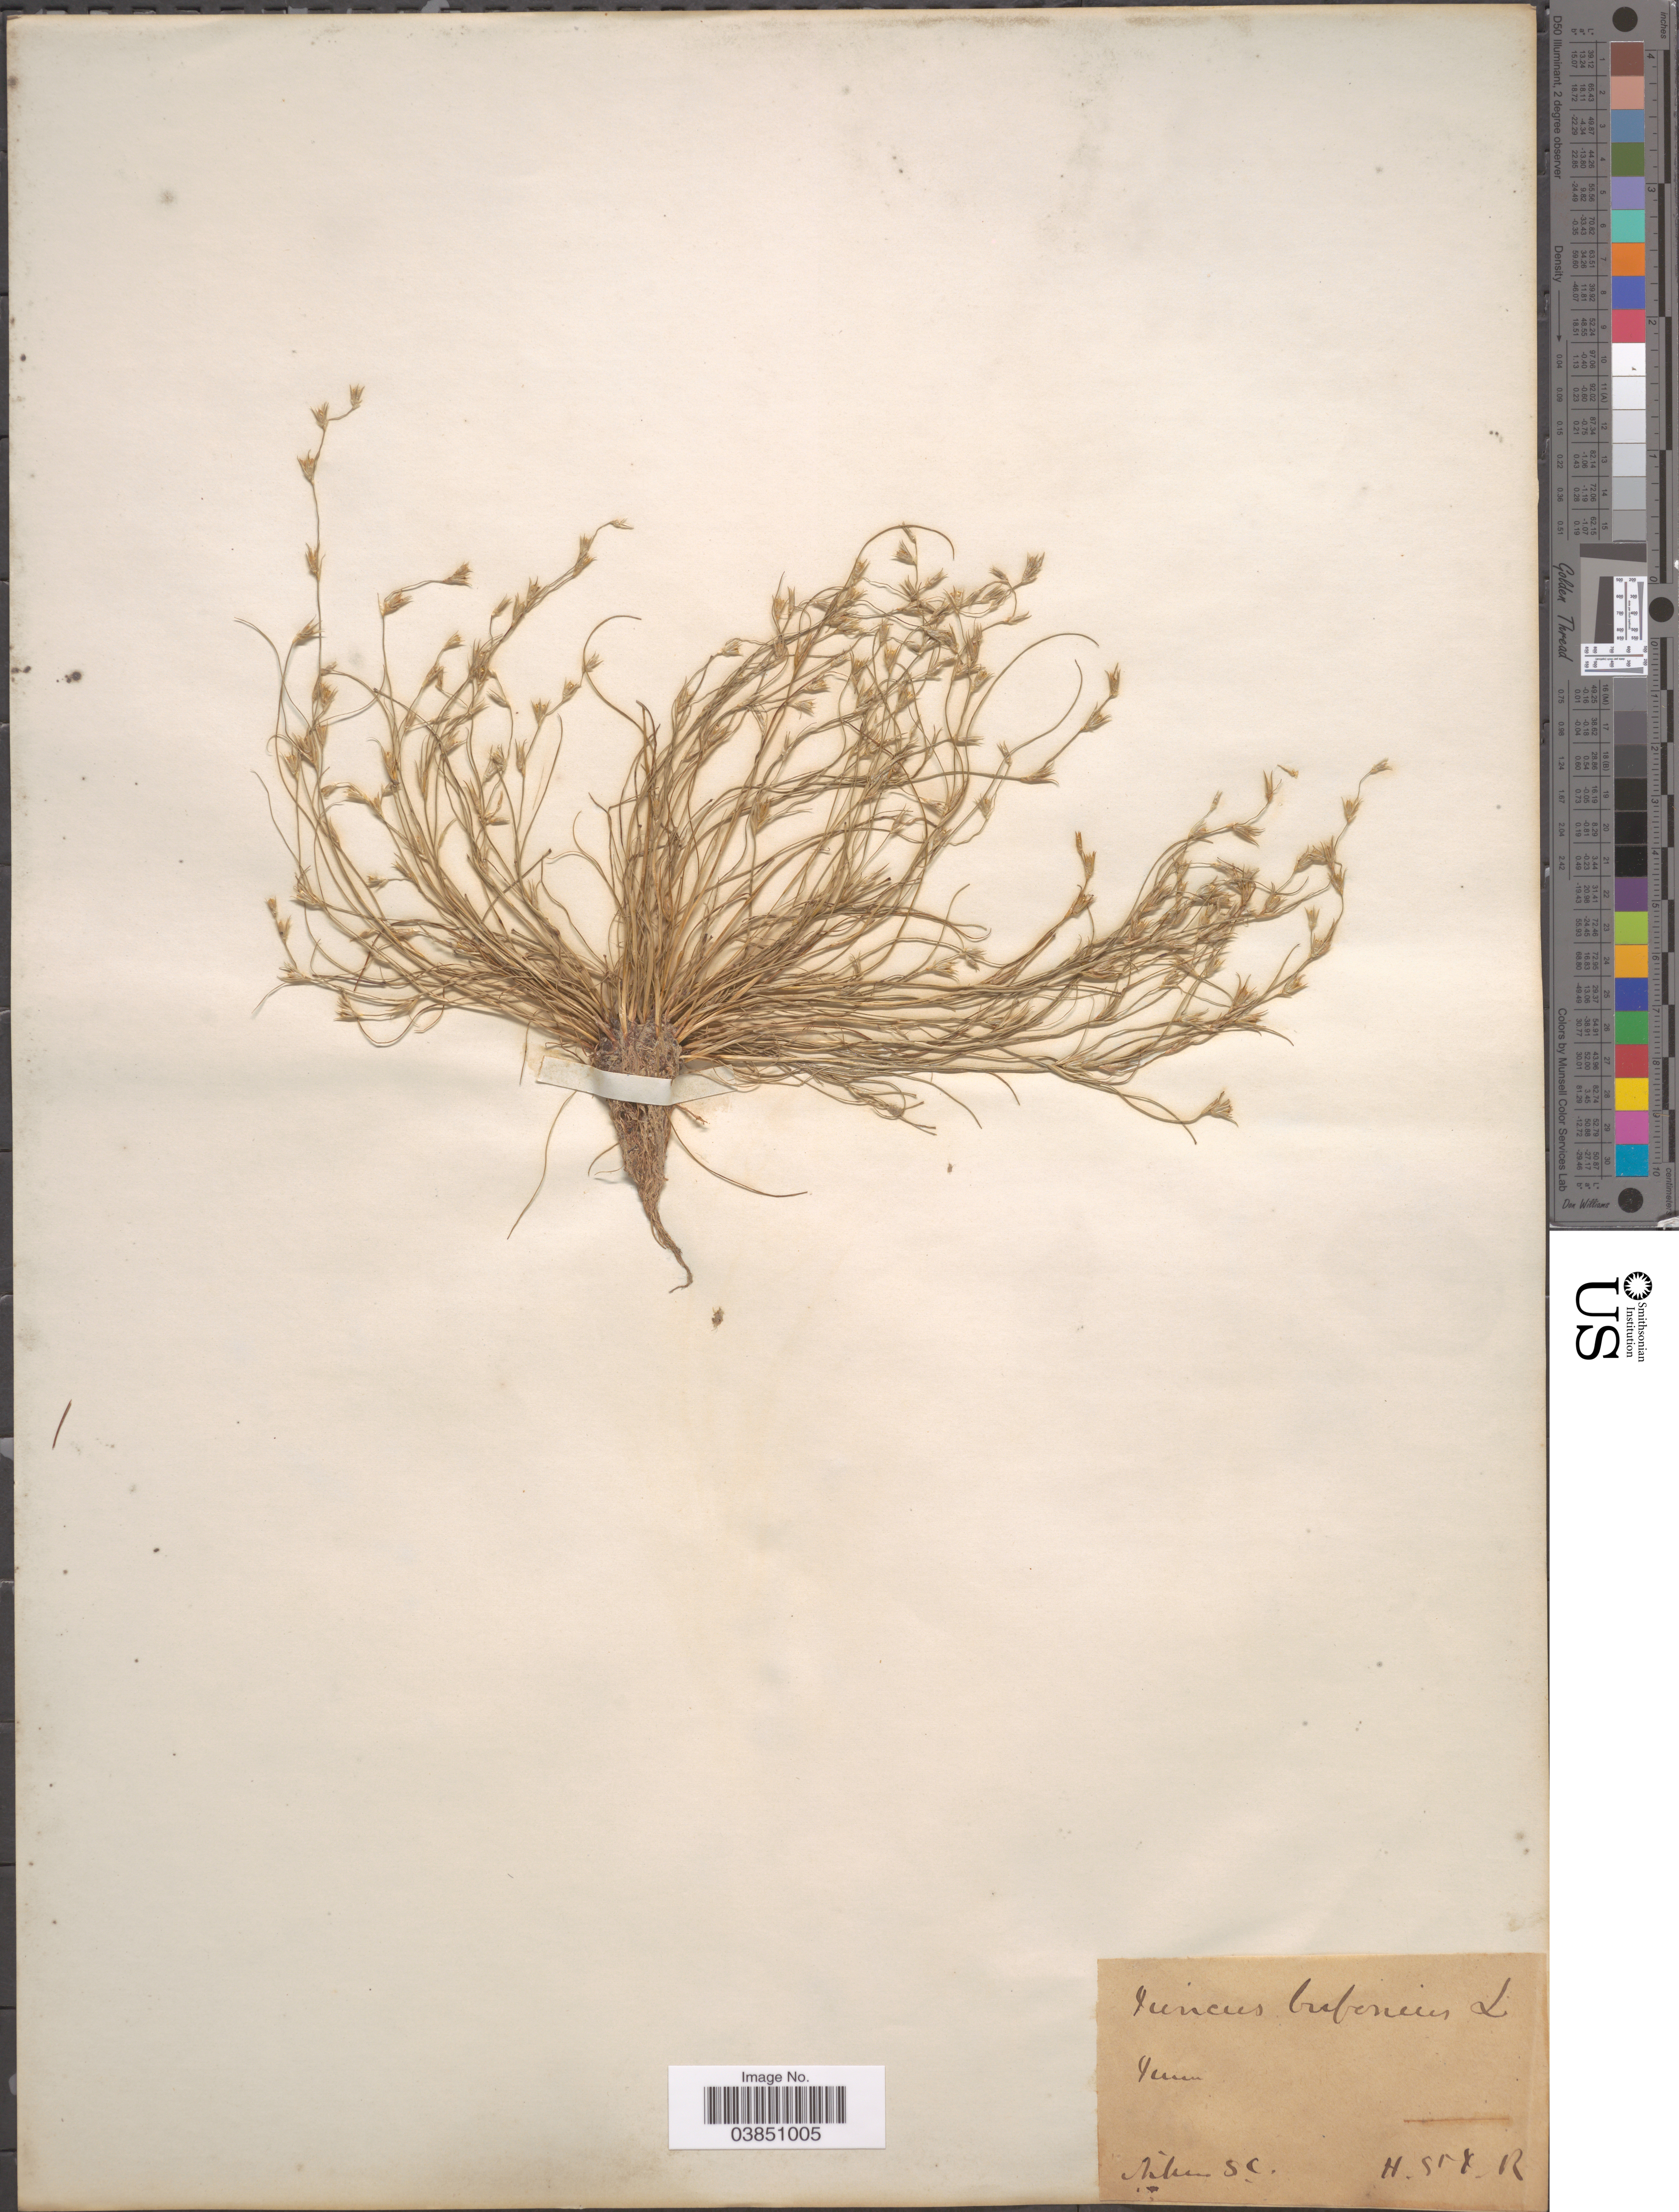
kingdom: Plantae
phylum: Tracheophyta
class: Liliopsida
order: Poales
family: Juncaceae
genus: Juncus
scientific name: Juncus bufonius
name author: L.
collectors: H. S. R.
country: United States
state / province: South Carolina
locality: Aiken.